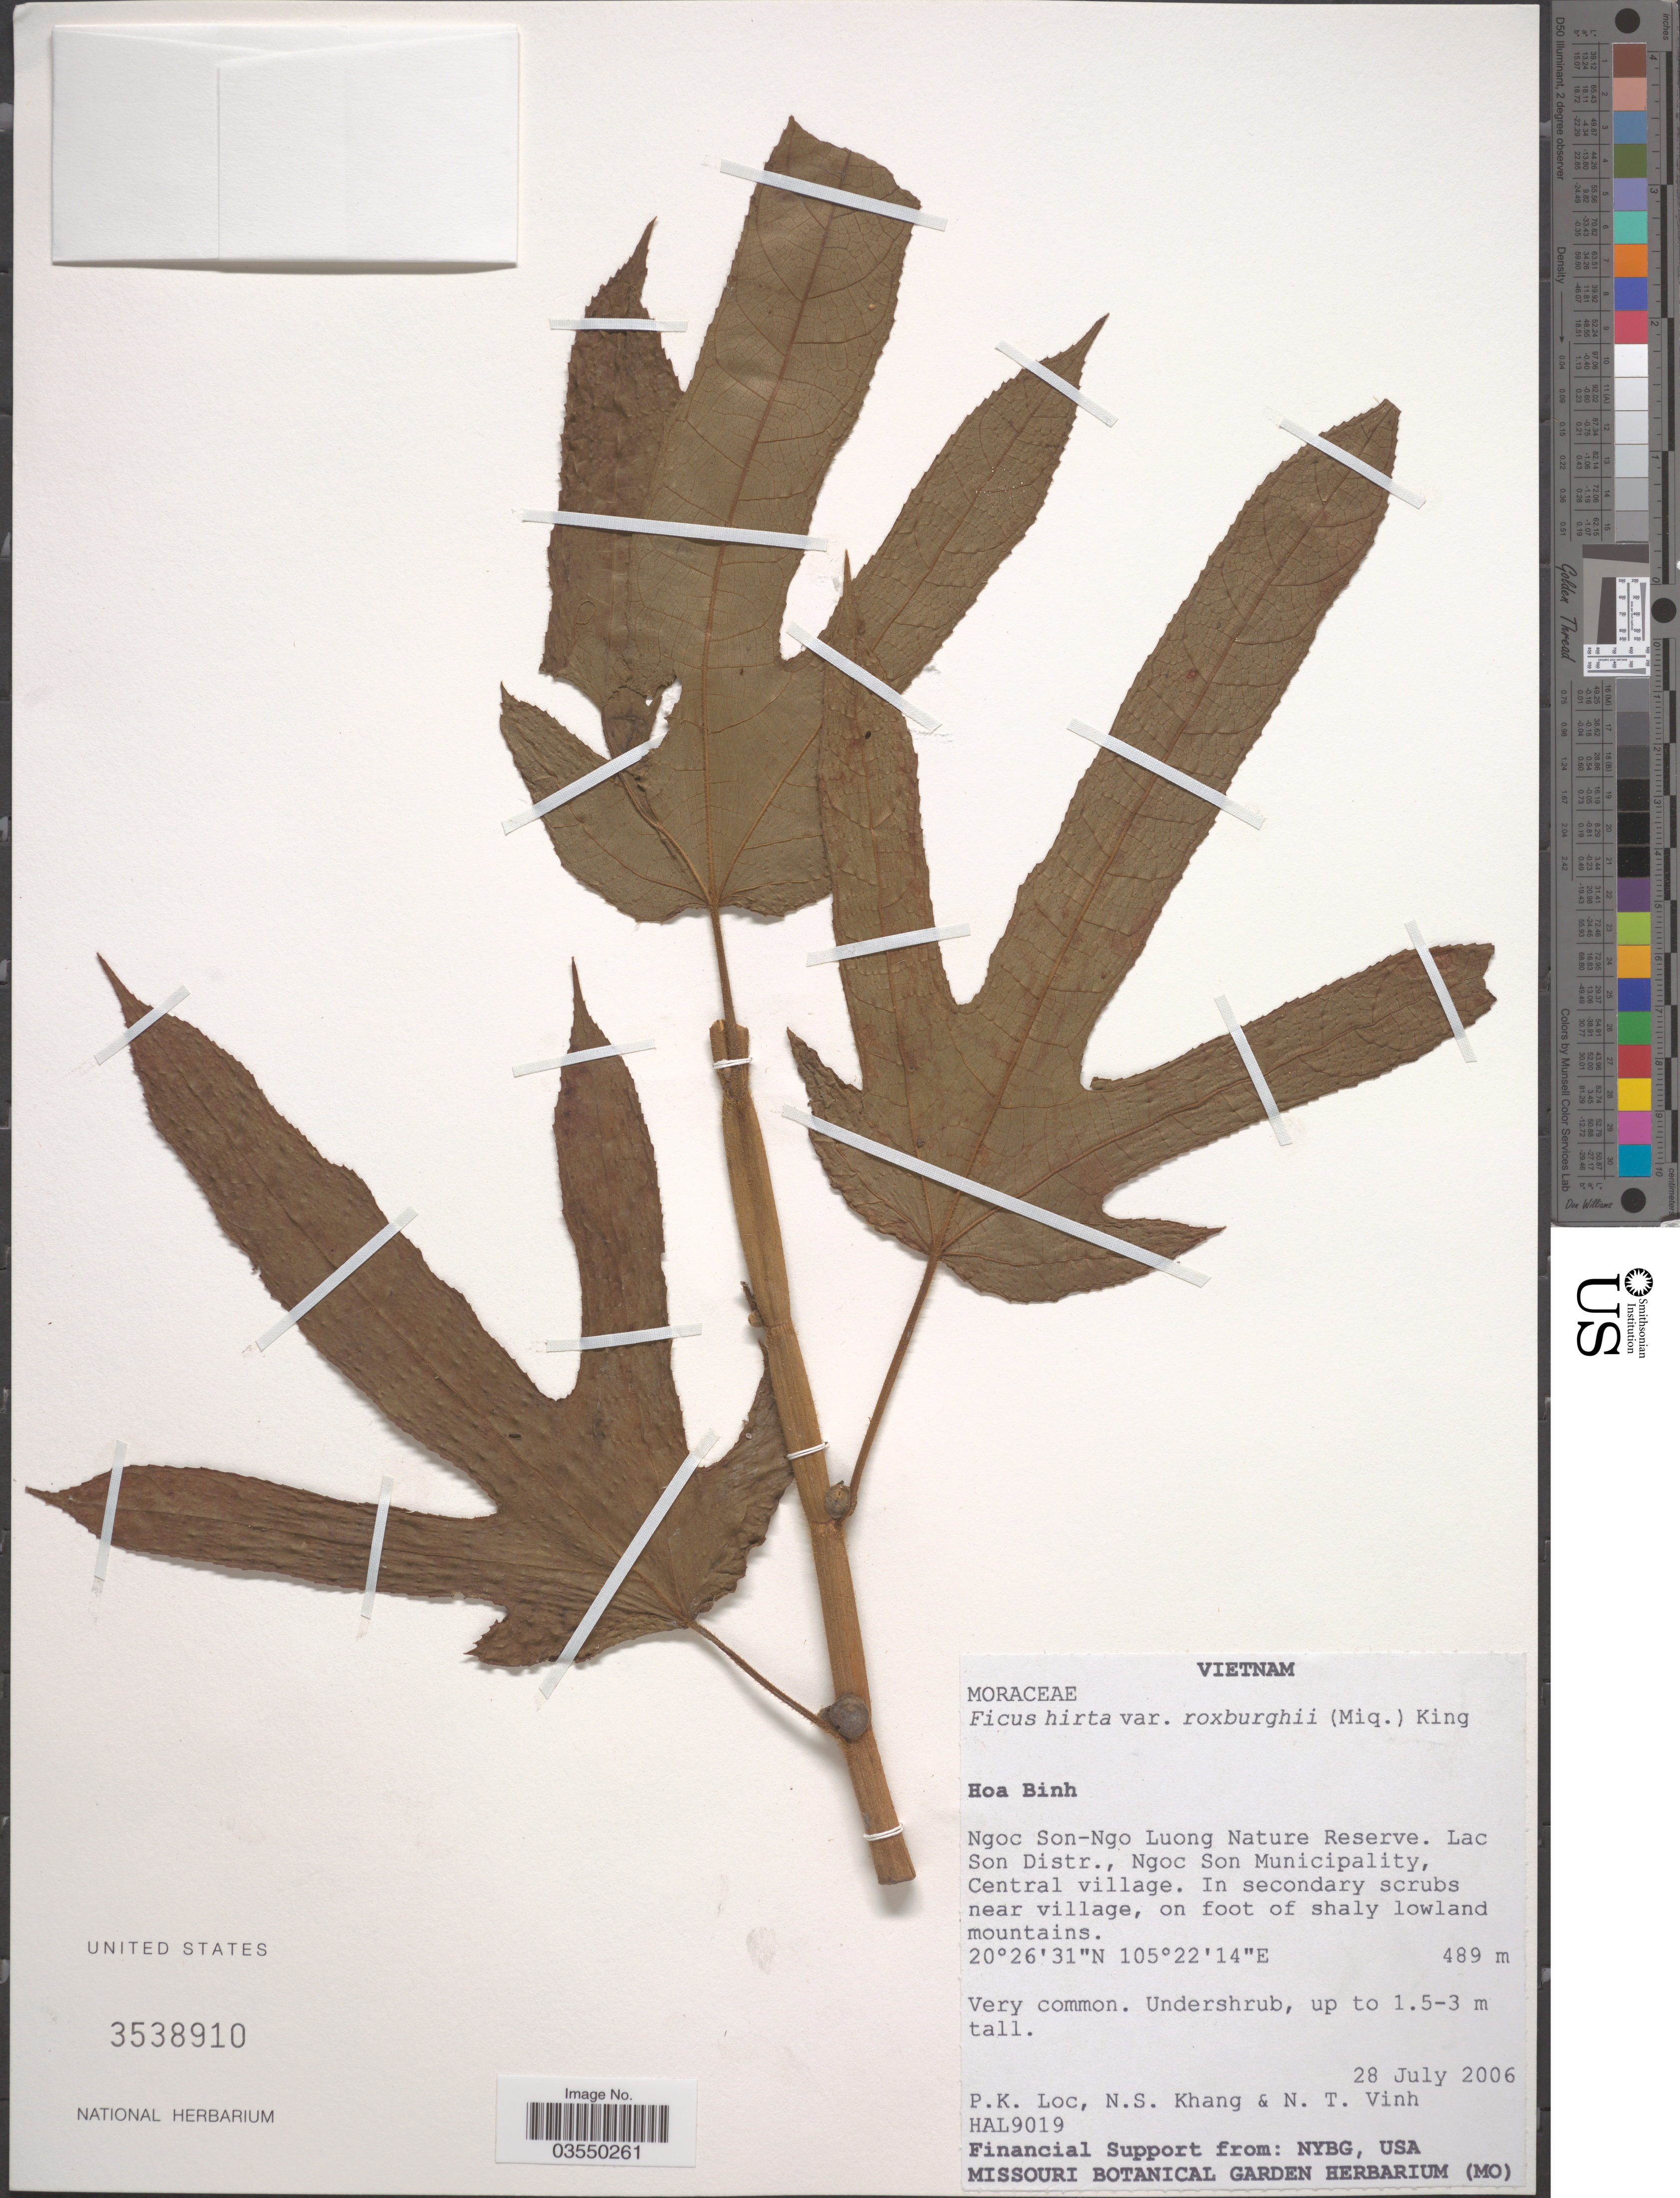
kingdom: Plantae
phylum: Tracheophyta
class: Magnoliopsida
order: Rosales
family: Moraceae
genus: Ficus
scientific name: Ficus hirta var. roxburghii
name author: King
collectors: P. K. Lôc, N. Khang & N. Vinh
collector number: HAL9019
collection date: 2006-07-28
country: Vietnam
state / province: Hoa Binh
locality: Ngoc Son-Ngo Luong Nature Reserve. Lac Son Distr., Ngoc Son Municipality, Central village.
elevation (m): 489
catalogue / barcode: US 3538910